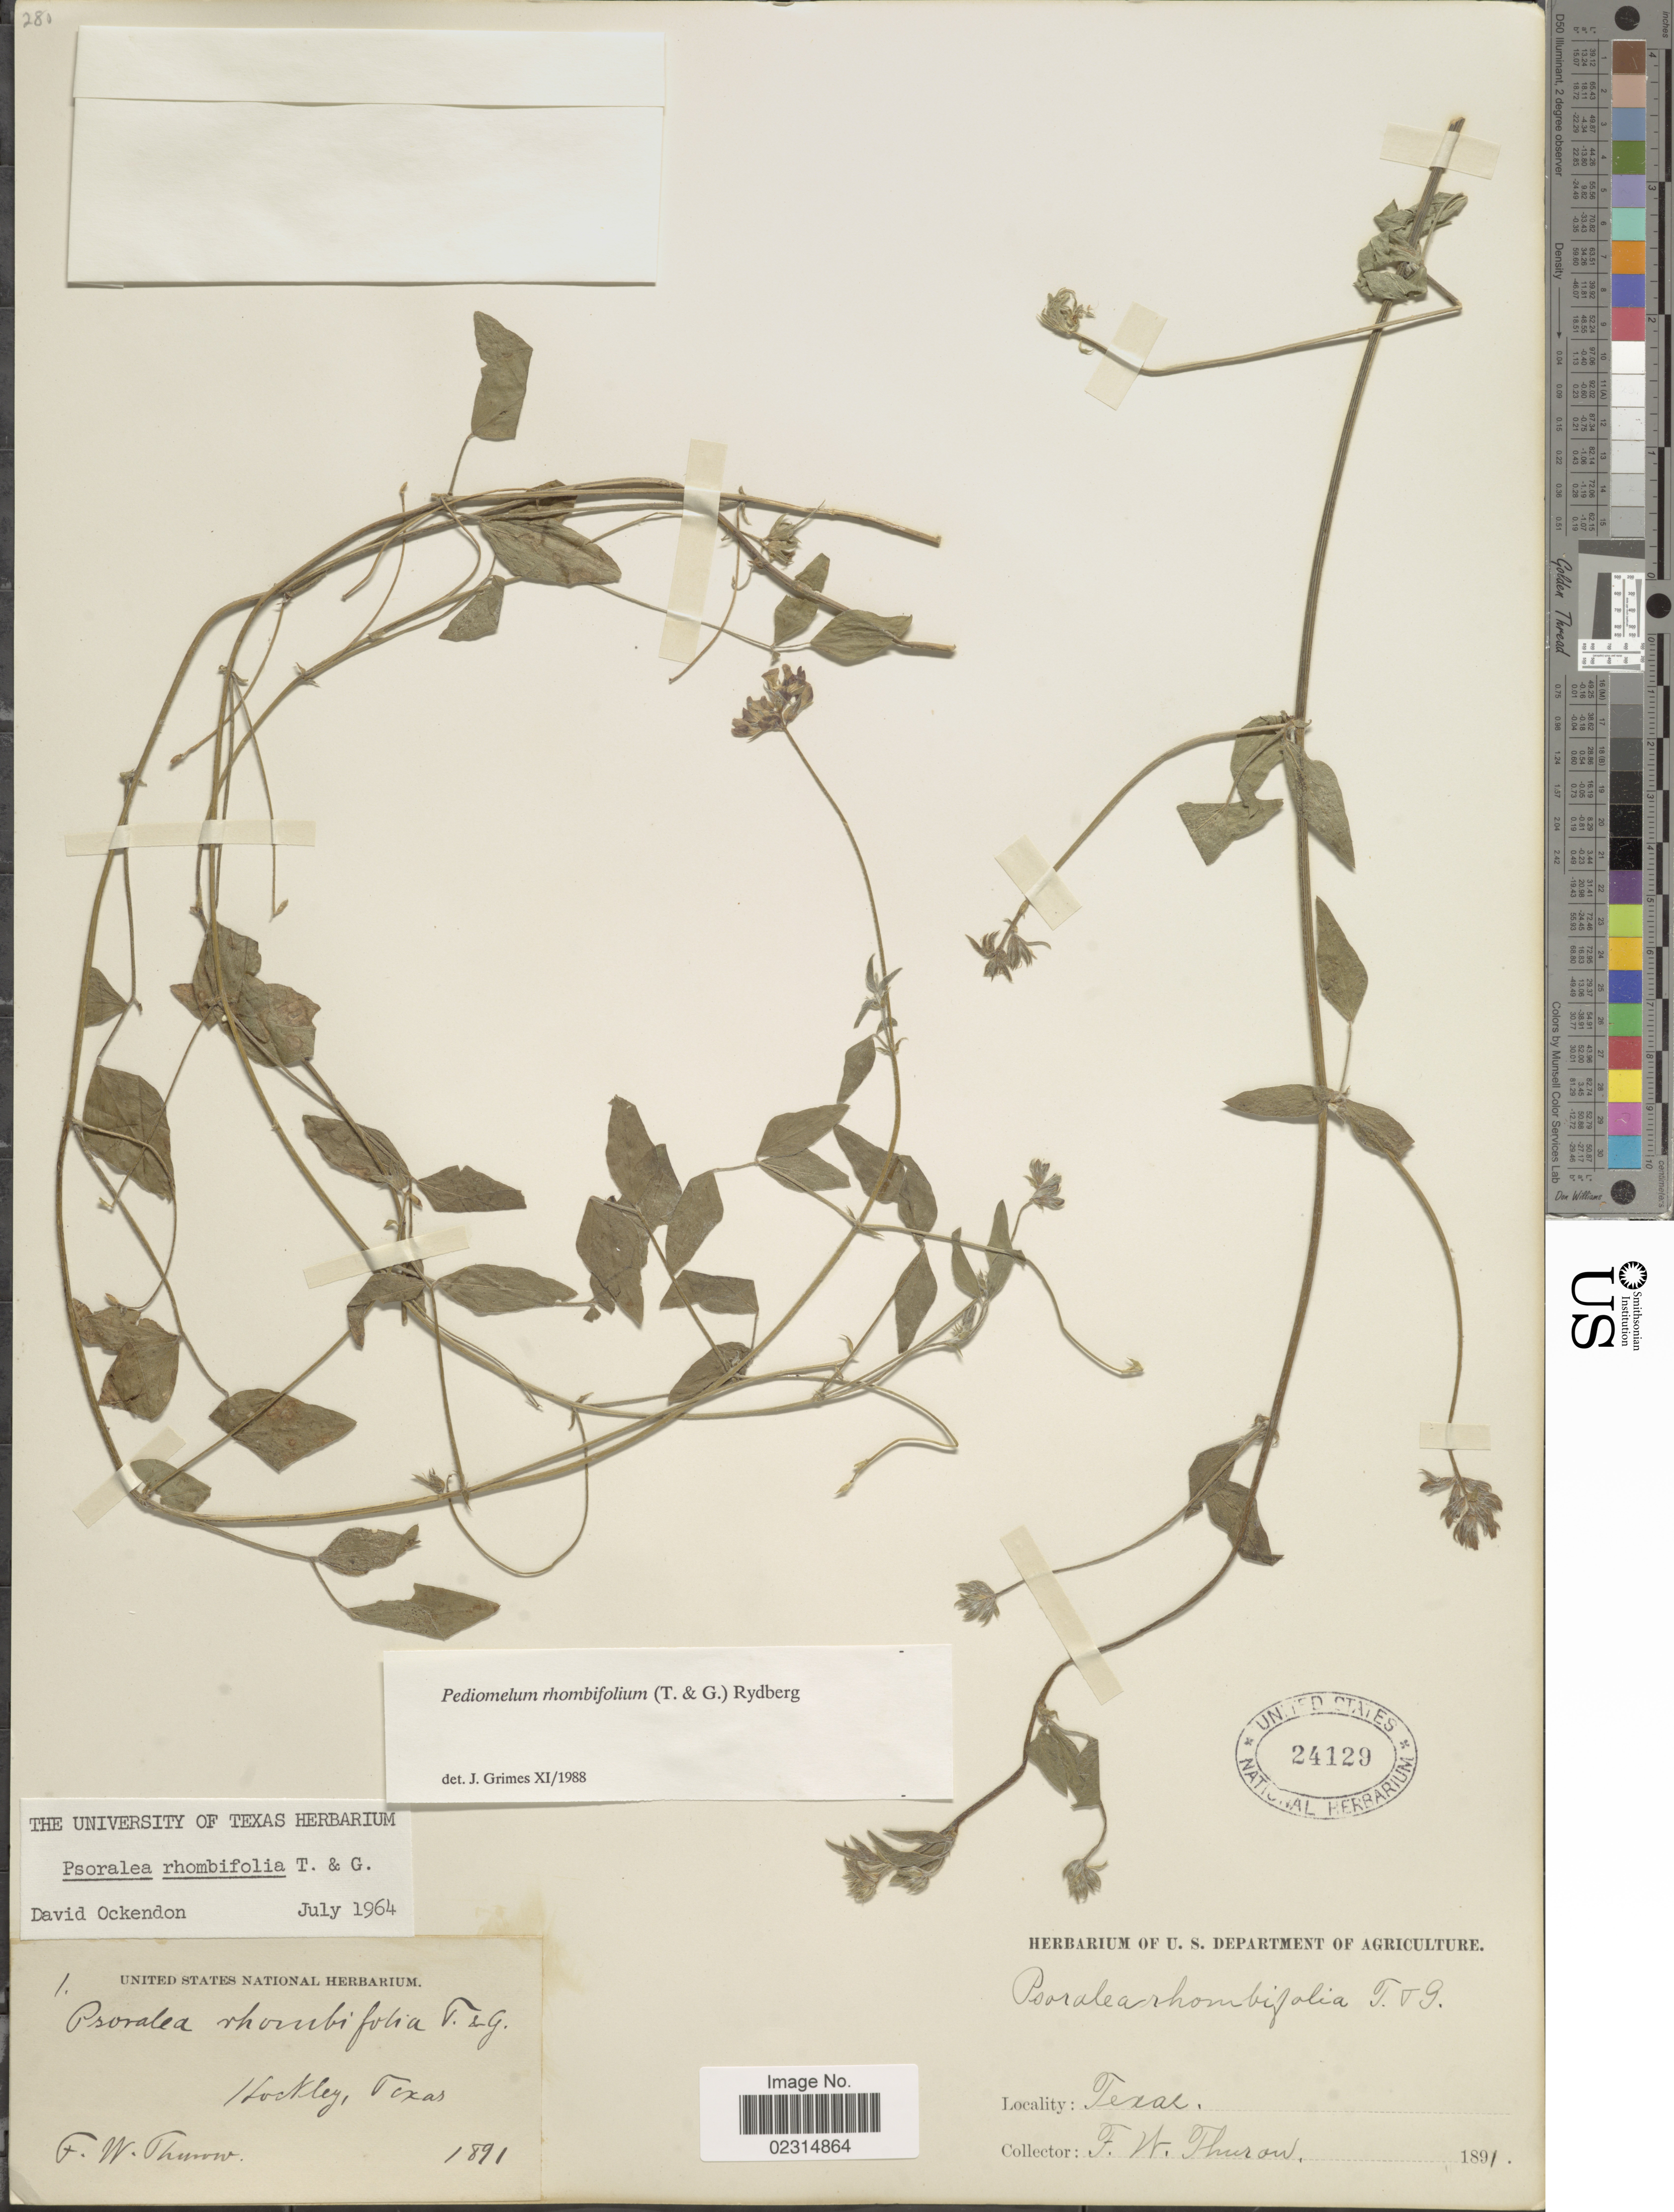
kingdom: Plantae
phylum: Tracheophyta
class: Magnoliopsida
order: Fabales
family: Fabaceae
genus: Pediomelum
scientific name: Pediomelum rhombifolium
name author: (Torr. & A. Gray) Rydb.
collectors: F. W. Thurow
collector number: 1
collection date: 1891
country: United States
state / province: Texas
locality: Hockley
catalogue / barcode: US 24129